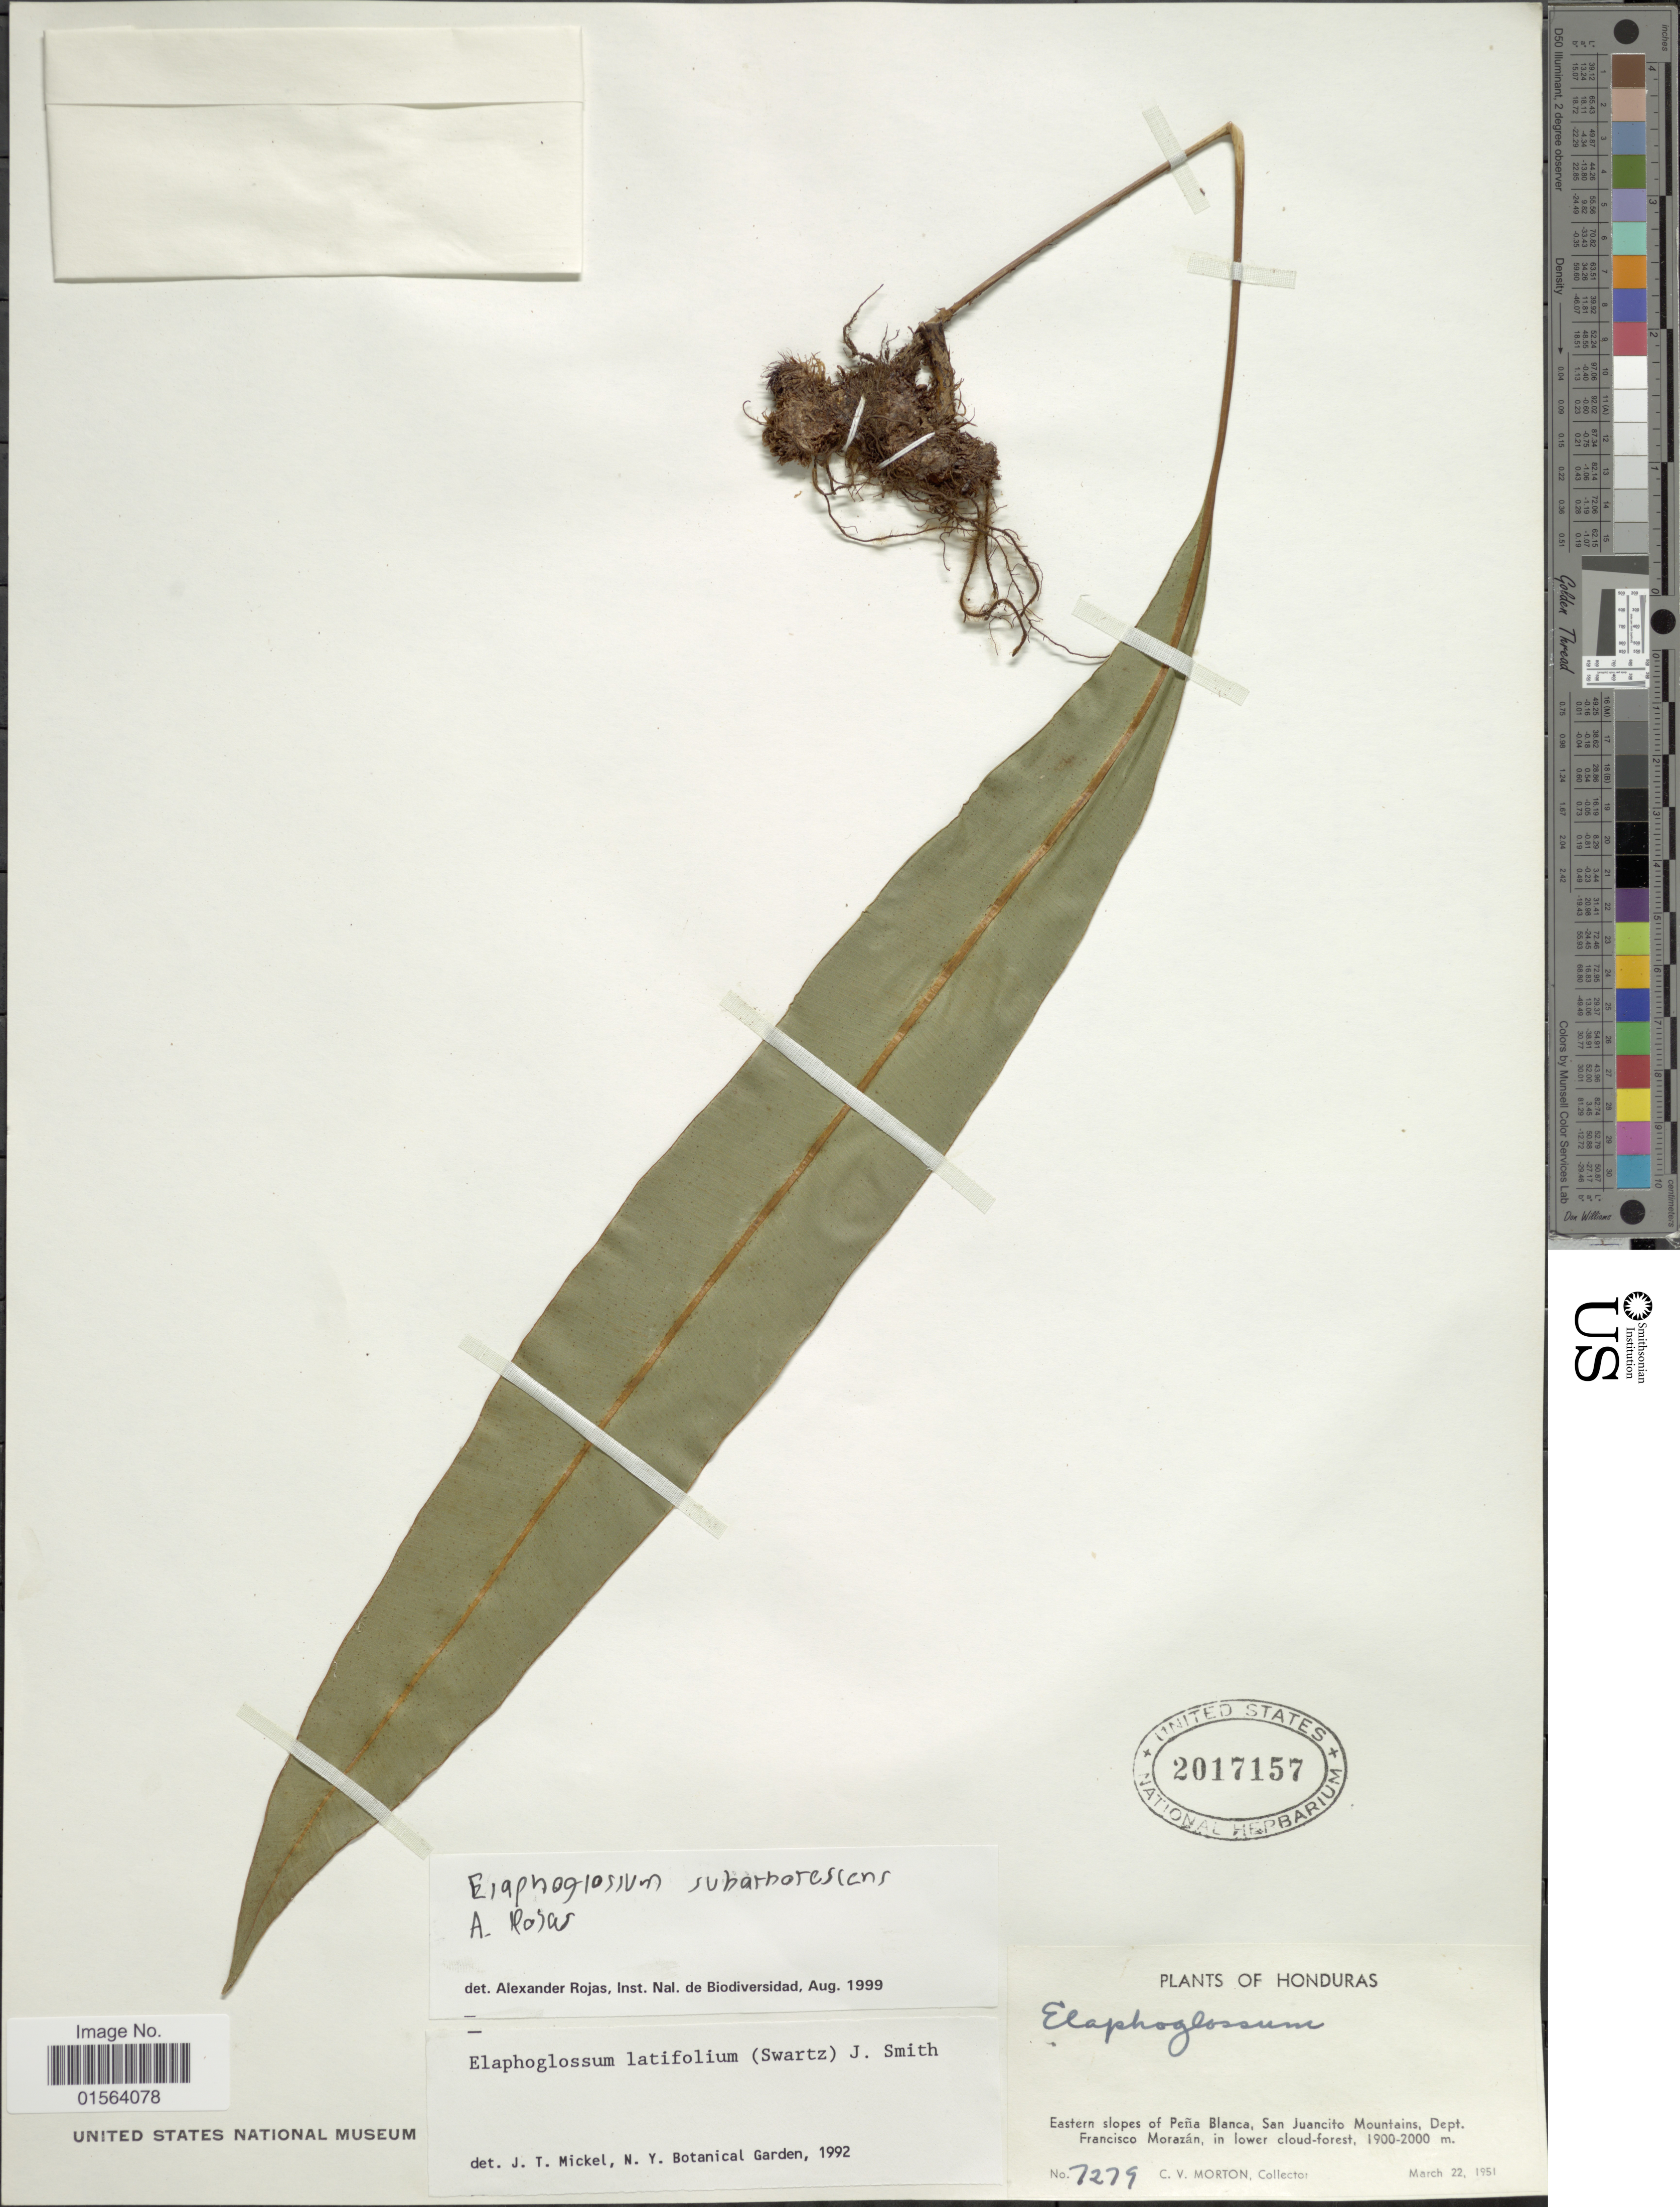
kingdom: Plantae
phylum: Tracheophyta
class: Polypodiopsida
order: Polypodiales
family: Dryopteridaceae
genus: Elaphoglossum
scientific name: Elaphoglossum latifolium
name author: (Sw.) J. Sm.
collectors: C. V. Morton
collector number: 7279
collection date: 1951-03-22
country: Honduras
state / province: Fco. Morazán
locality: Eastern slopes of Pena Blanca,San Juancito Mountains,Dept. Francisco Morazan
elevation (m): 1900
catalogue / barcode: US 2017157